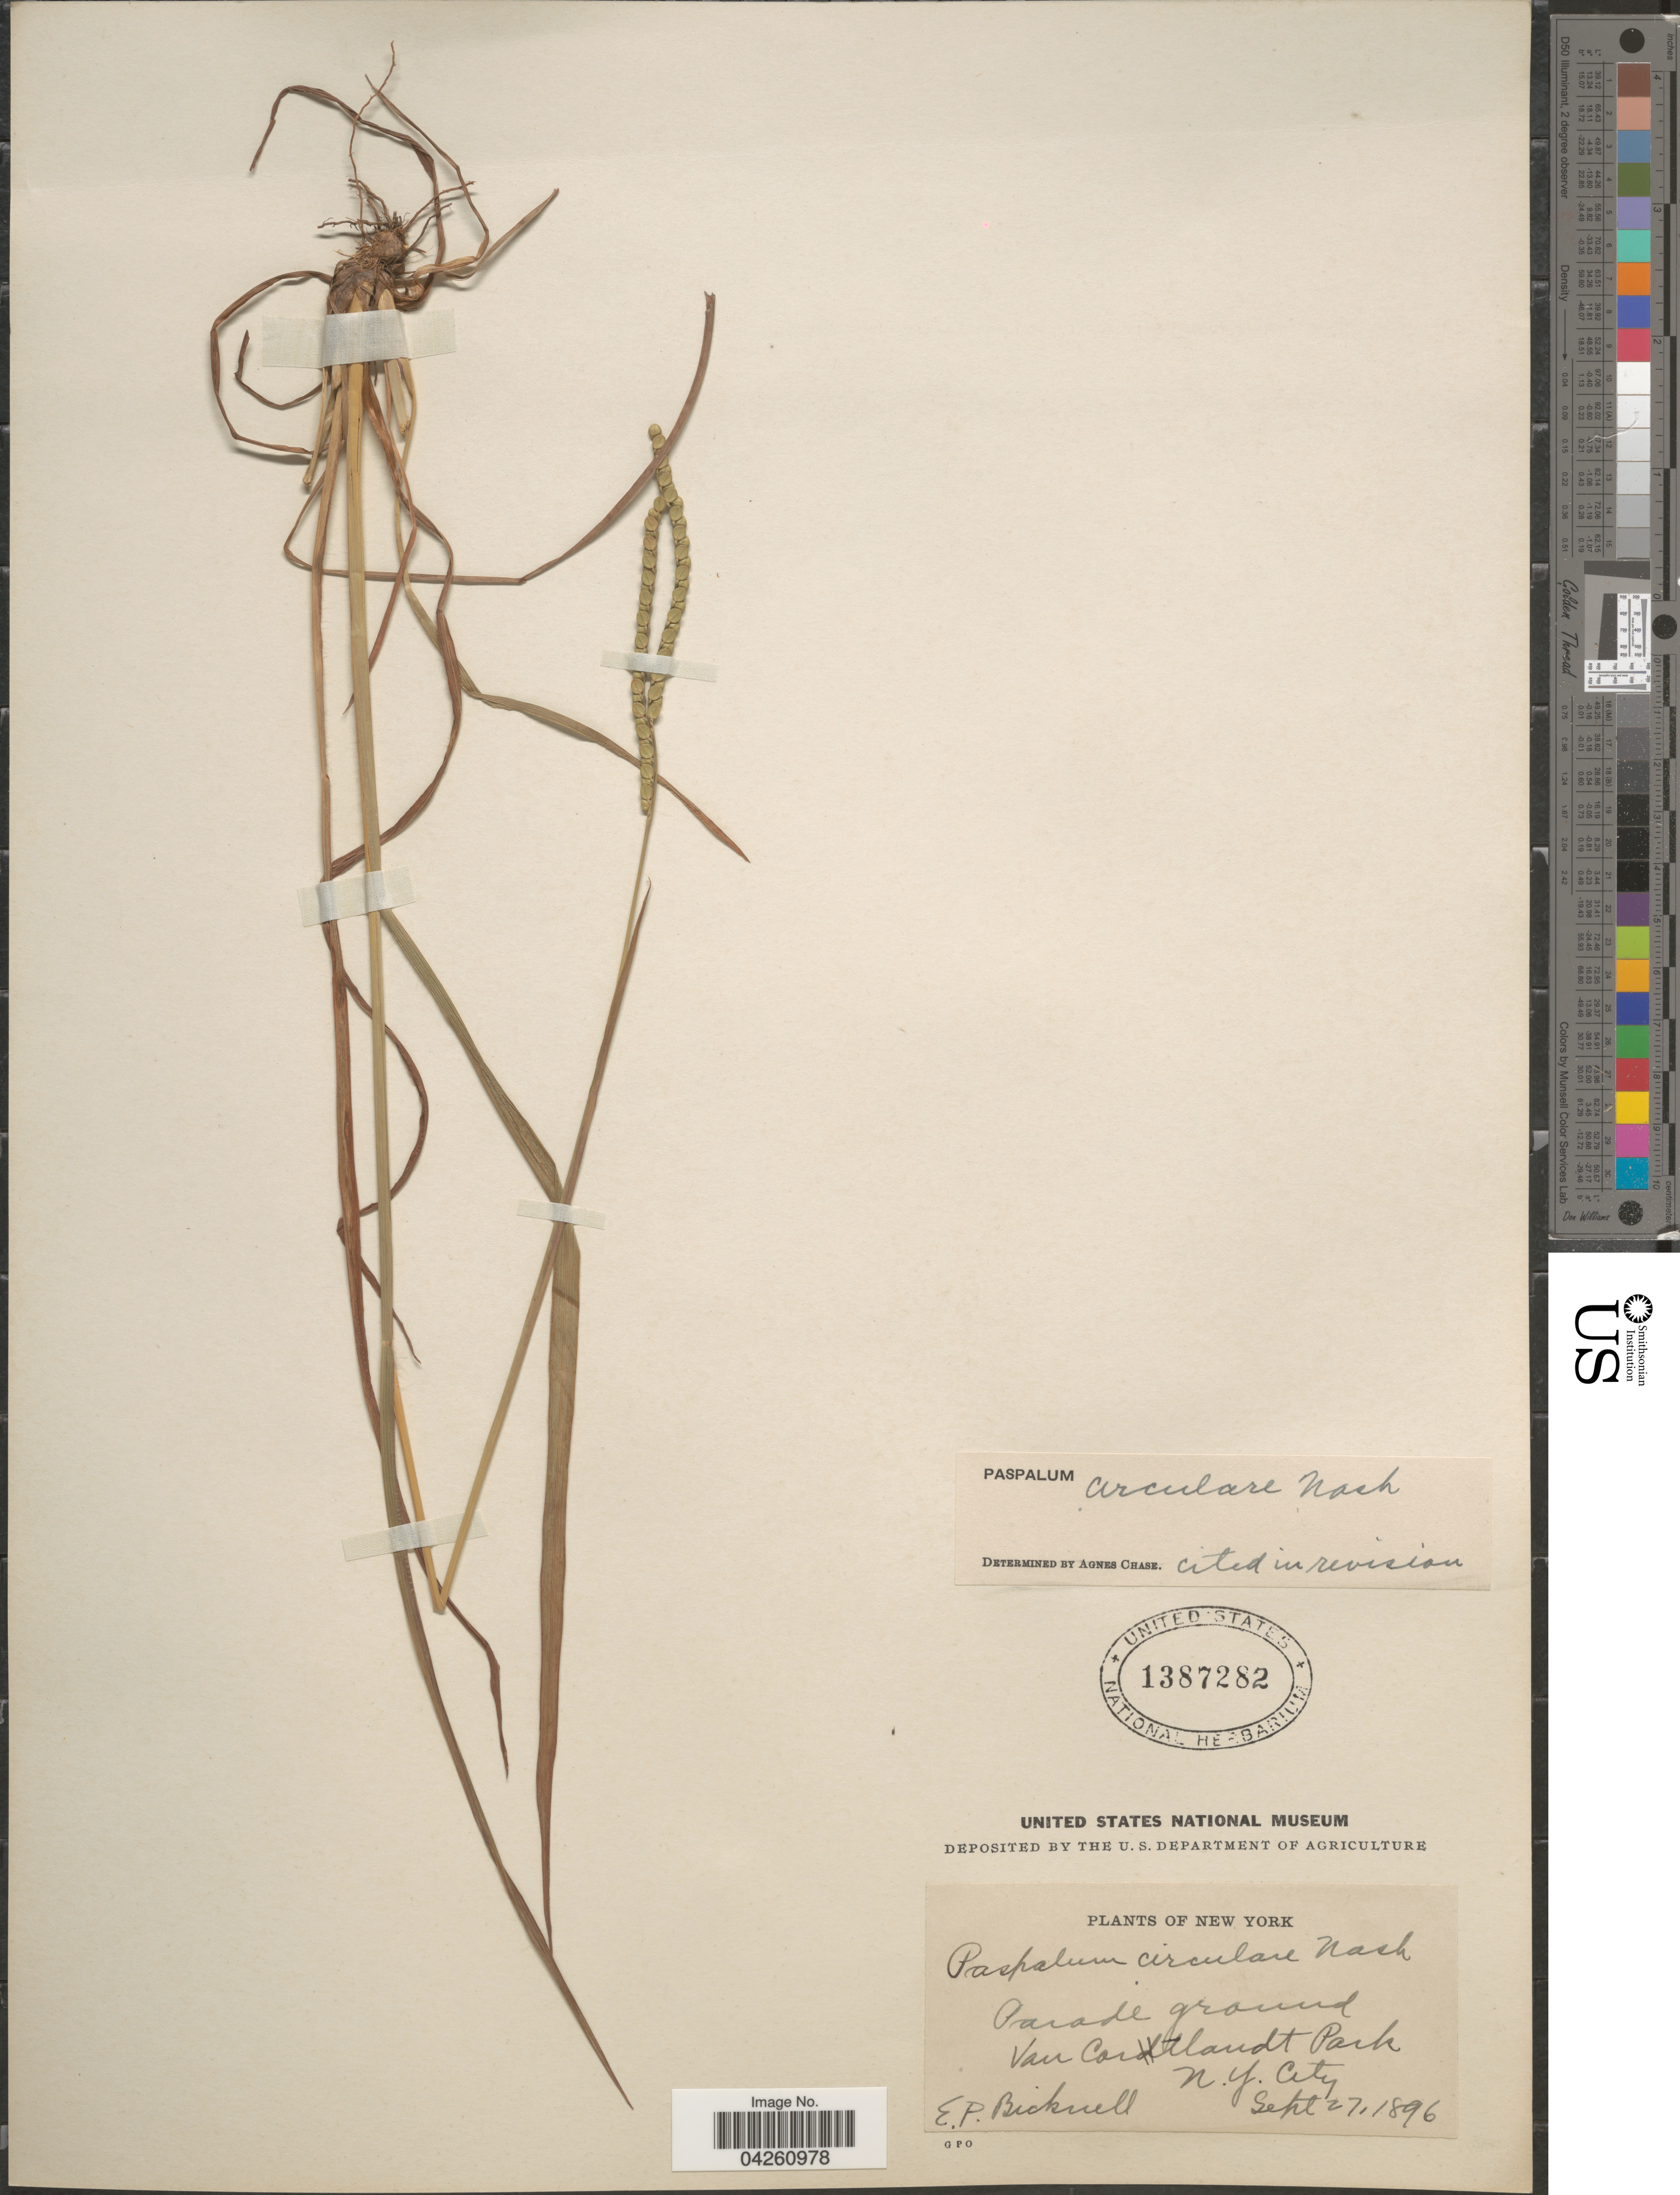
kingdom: Plantae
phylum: Tracheophyta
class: Liliopsida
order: Poales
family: Poaceae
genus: Paspalum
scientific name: Paspalum circulare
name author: Nash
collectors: E. P. Bicknell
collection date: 1896-09-27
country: United States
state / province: New York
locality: Parade ground. Van Cortlandt Park N.Y. City.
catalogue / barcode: US 1387282